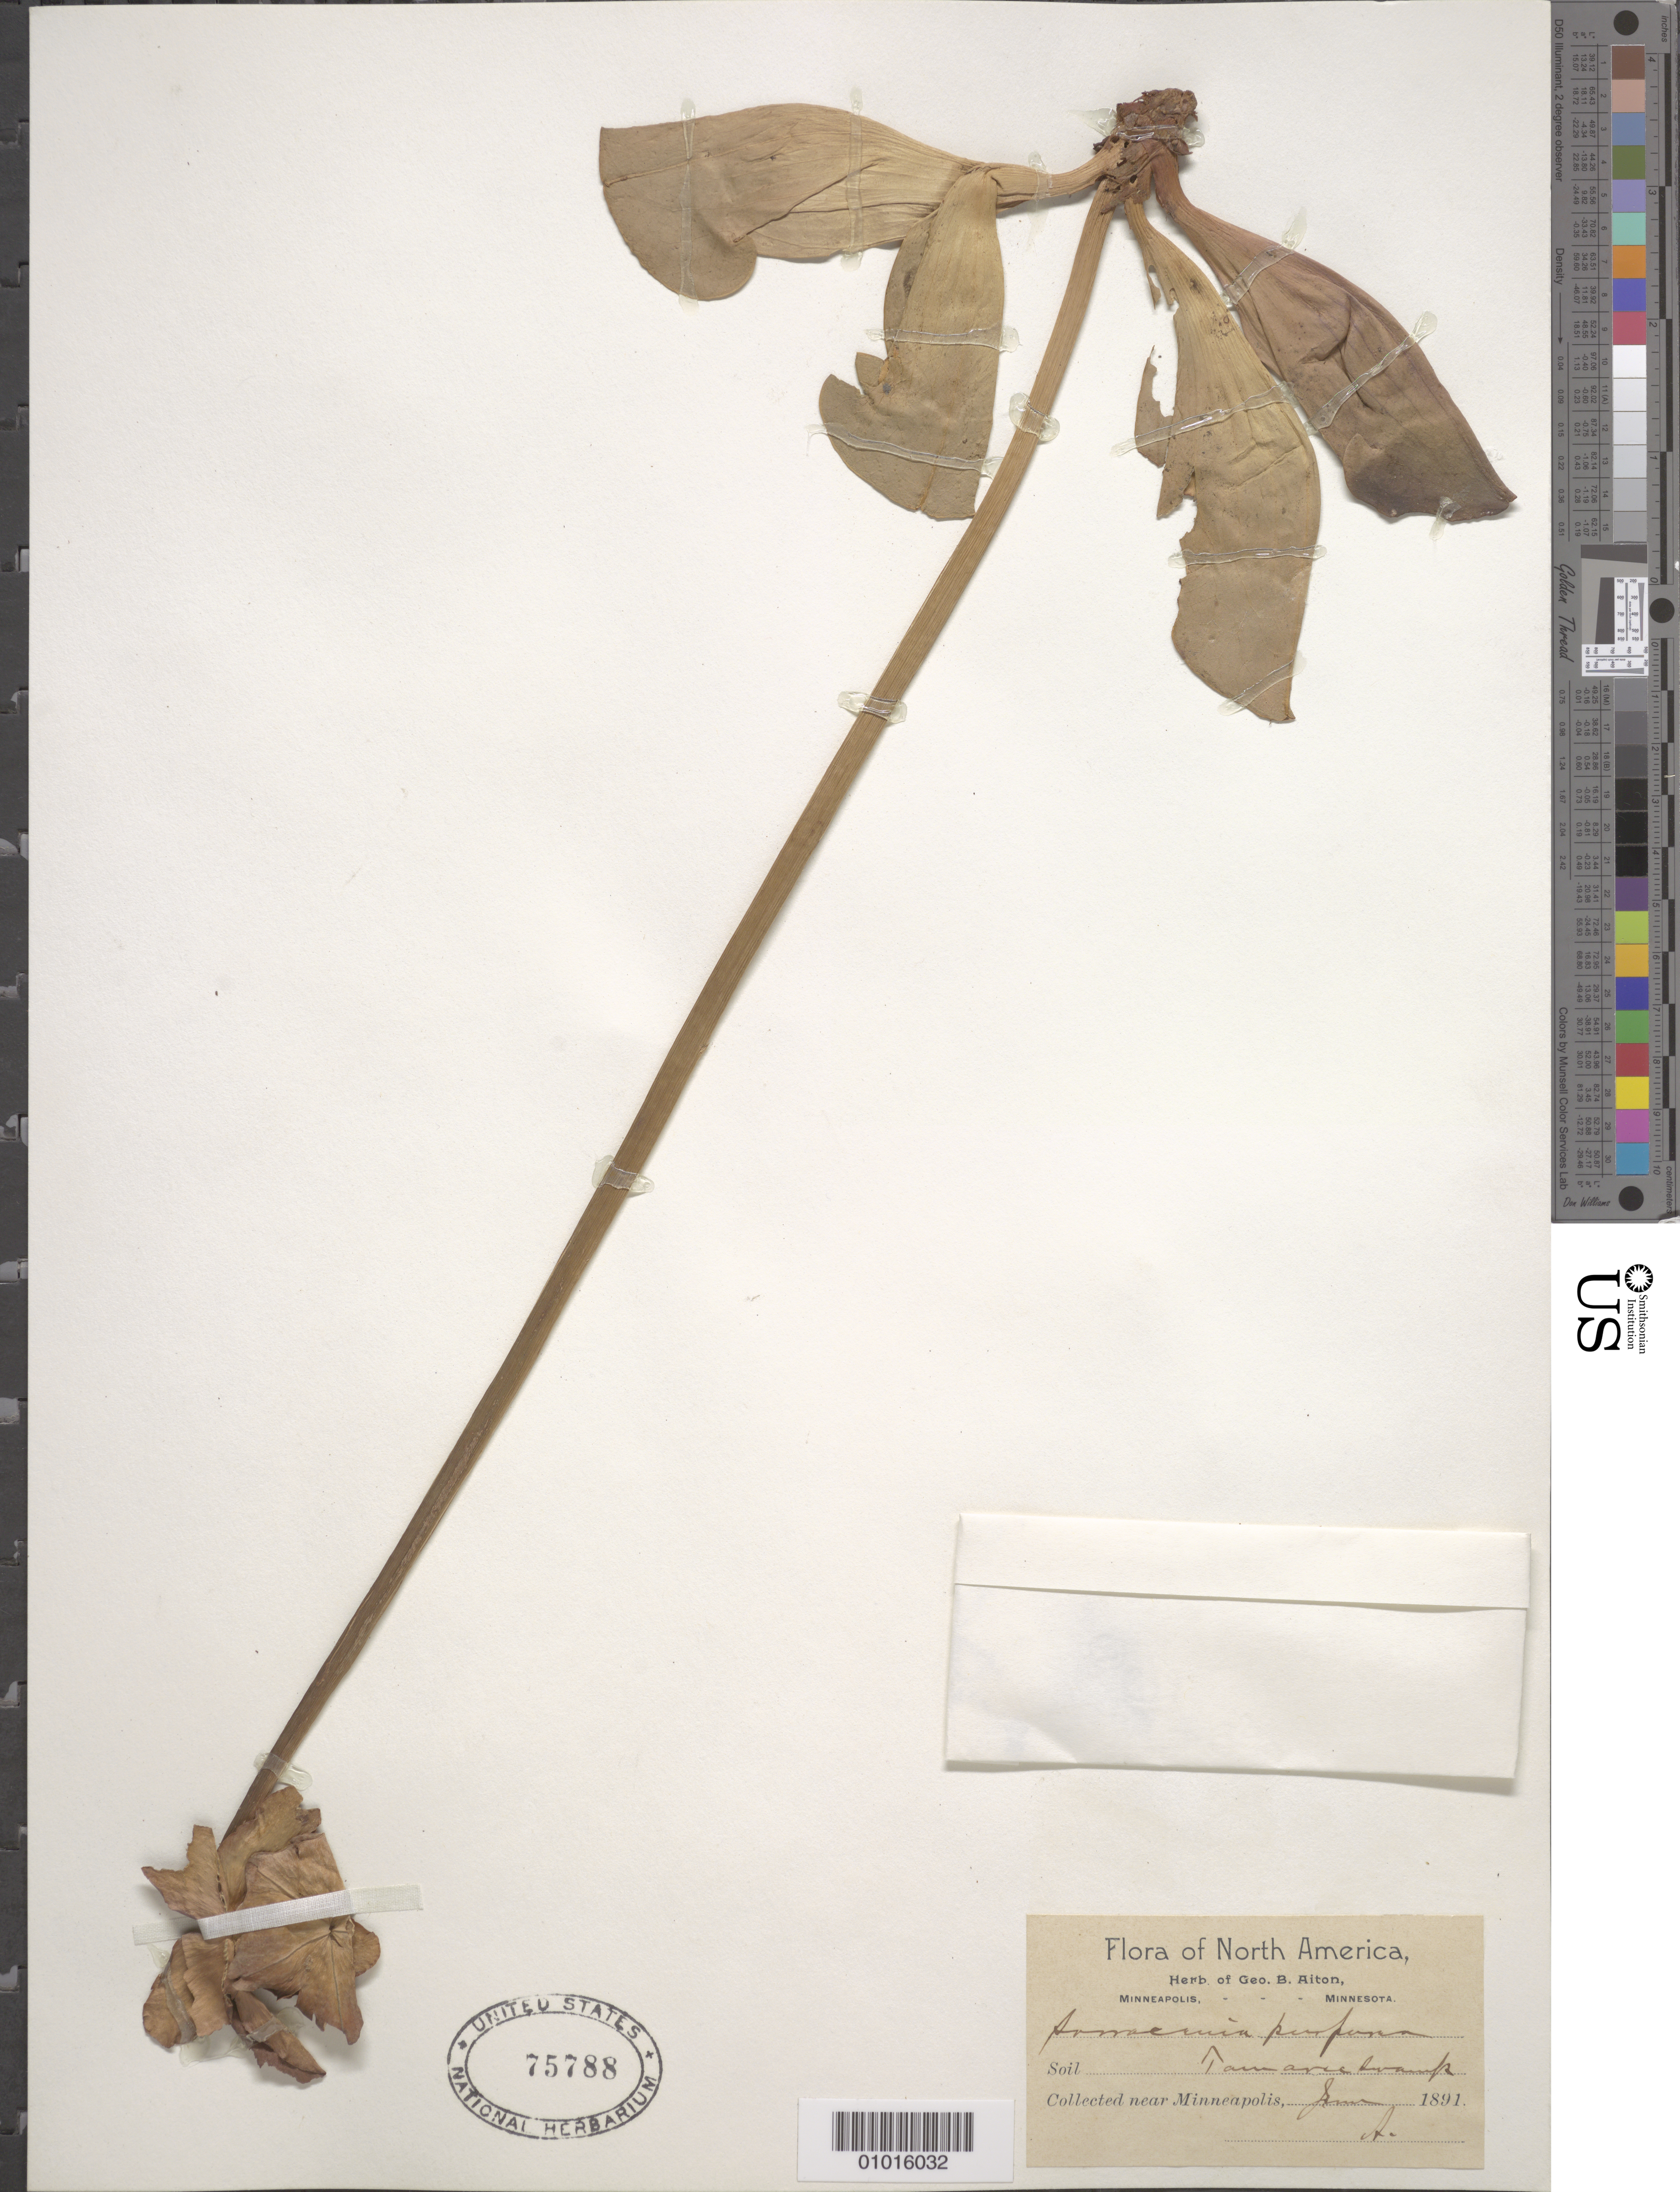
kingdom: Plantae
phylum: Tracheophyta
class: Magnoliopsida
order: Ericales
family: Sarraceniaceae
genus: Sarracenia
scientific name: Sarracenia purpurea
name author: L.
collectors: G. B. Aiton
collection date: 1891-06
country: United States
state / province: Minnesota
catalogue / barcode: US 75788